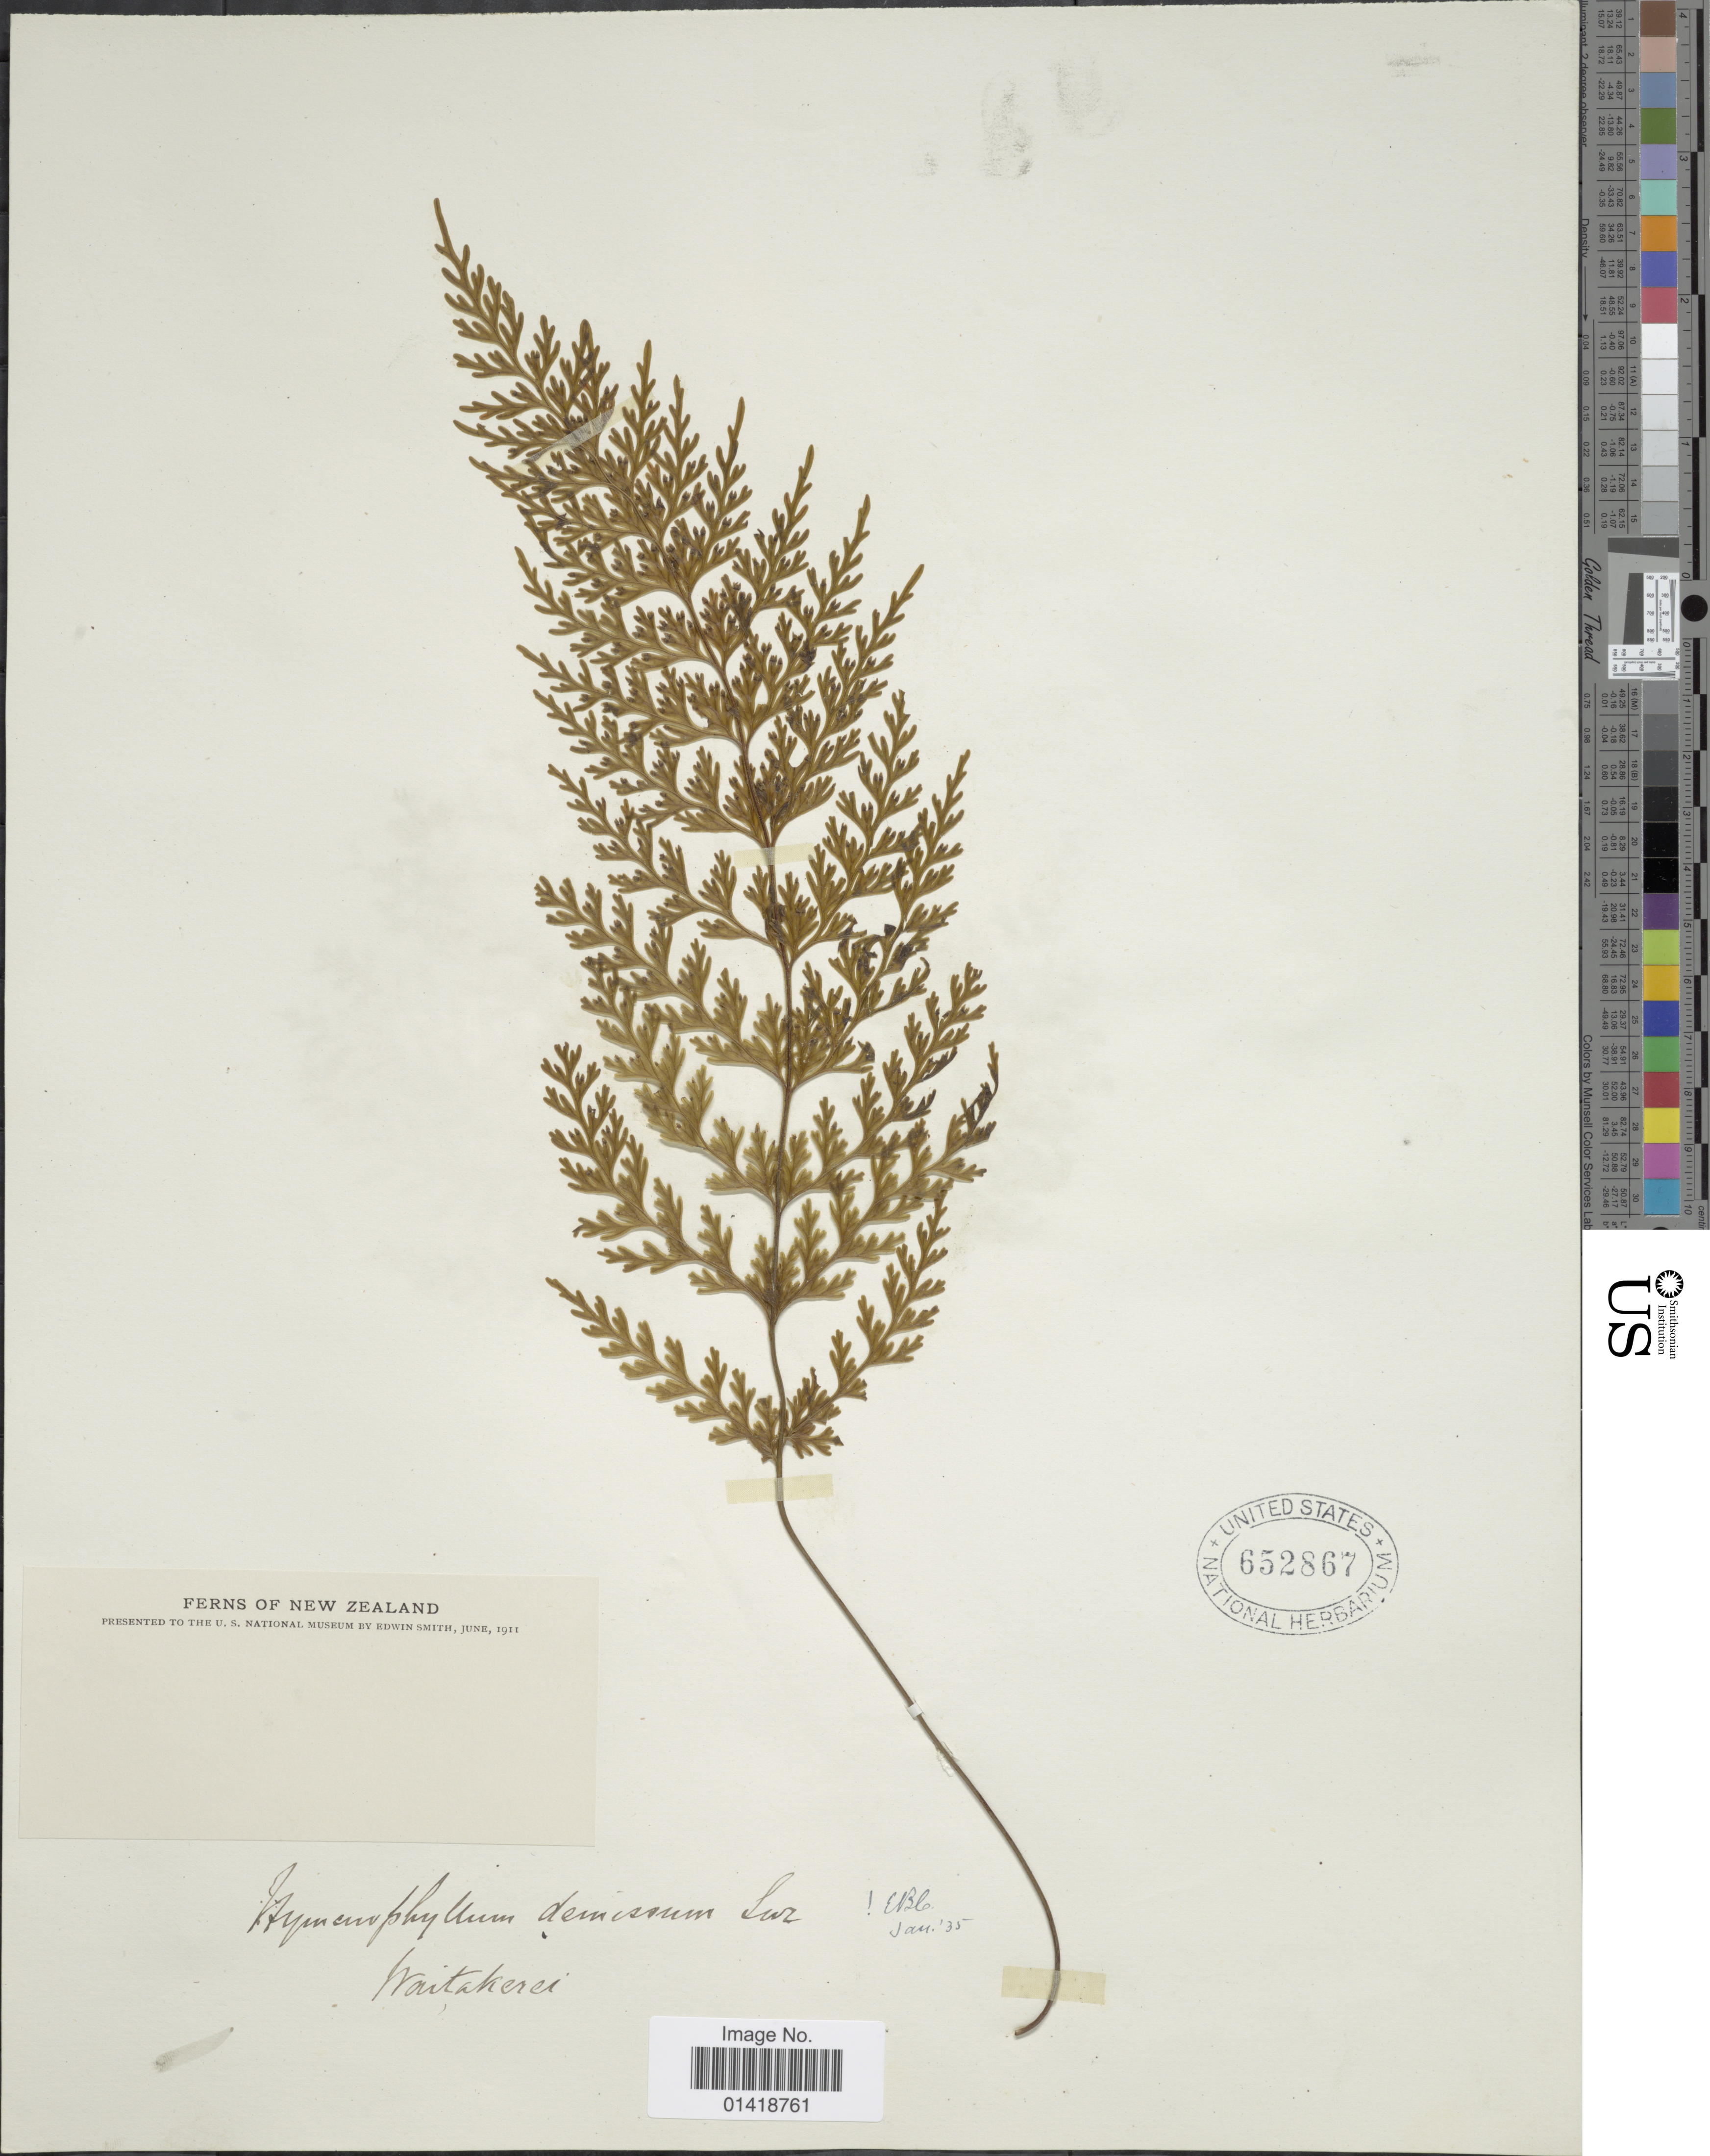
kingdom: Plantae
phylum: Tracheophyta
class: Polypodiopsida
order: Hymenophyllales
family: Hymenophyllaceae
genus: Hymenophyllum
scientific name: Hymenophyllum demissum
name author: Sw.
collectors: E. B. Smith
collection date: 1911-06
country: New Zealand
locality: Waitakerei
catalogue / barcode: US 652867